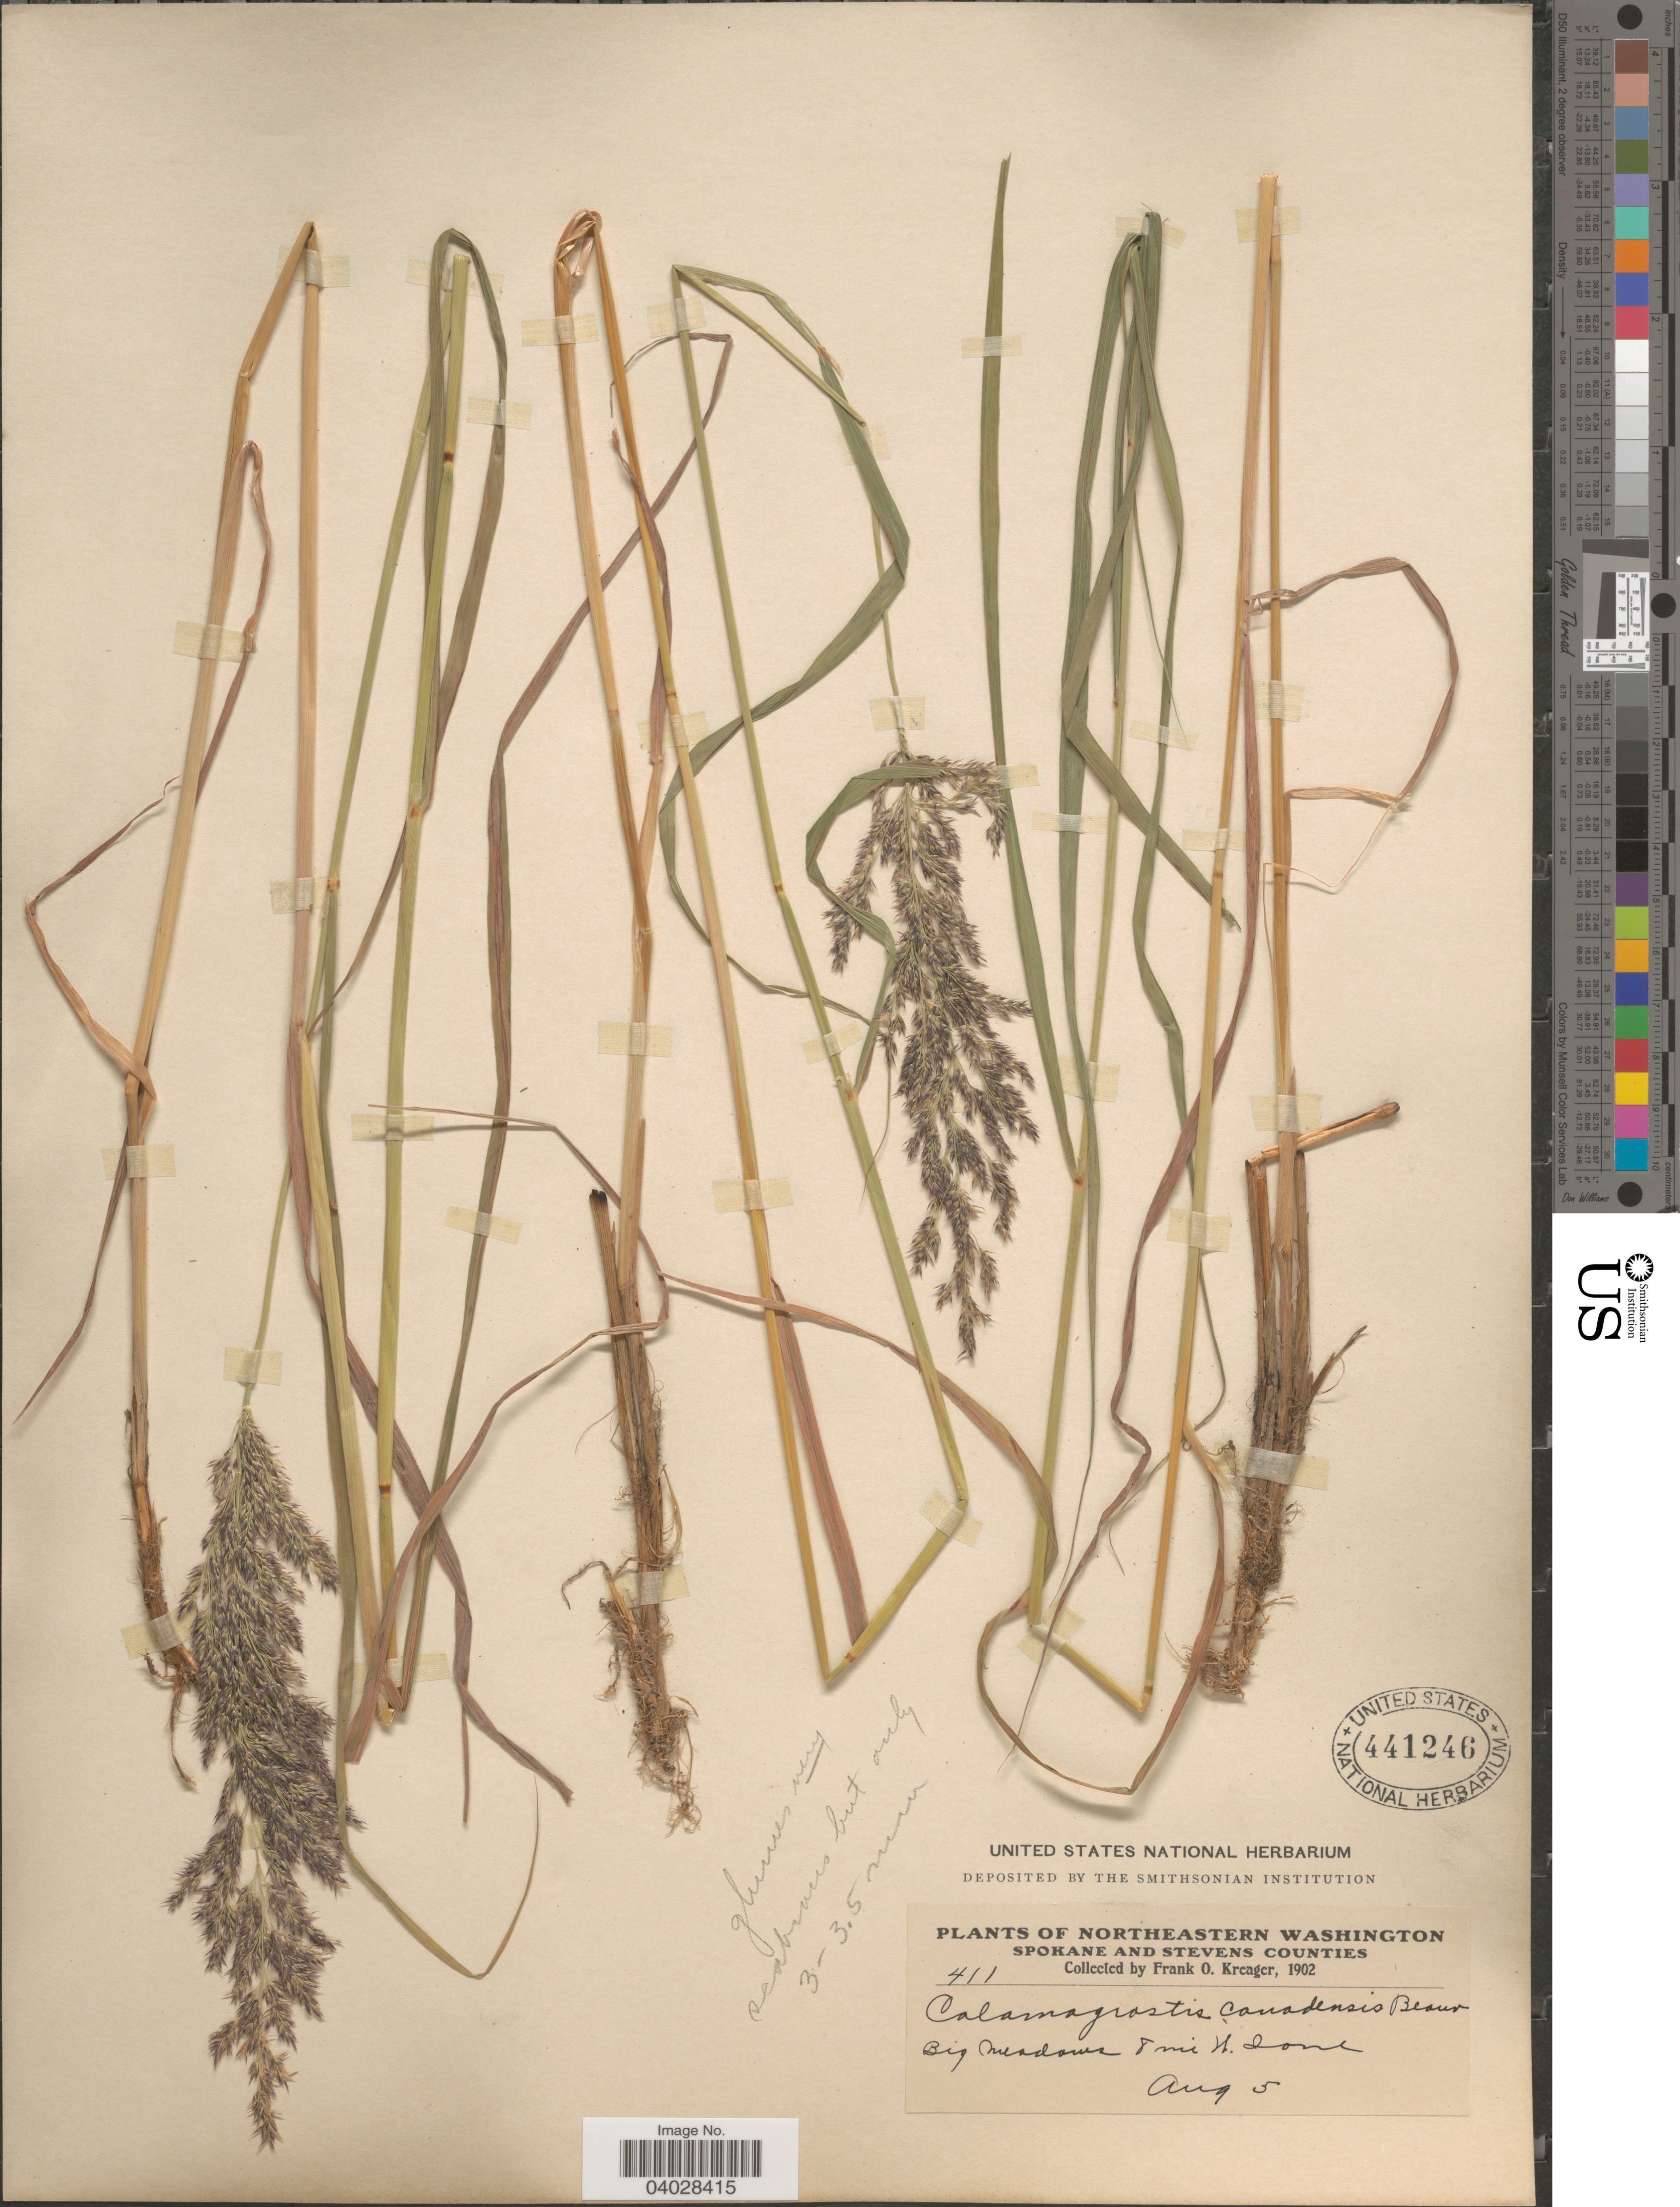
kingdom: Plantae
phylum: Tracheophyta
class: Liliopsida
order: Poales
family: Poaceae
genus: Calamagrostis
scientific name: Calamagrostis canadensis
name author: (Michx.) P. Beauv.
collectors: F. Kreager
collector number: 411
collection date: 1902-08-05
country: United States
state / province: Washington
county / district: Spokane / Stevens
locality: Northeastern Washington. Spokane and Stevens Counties. Big meadows 8 mi. N. Ione.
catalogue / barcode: US 441246